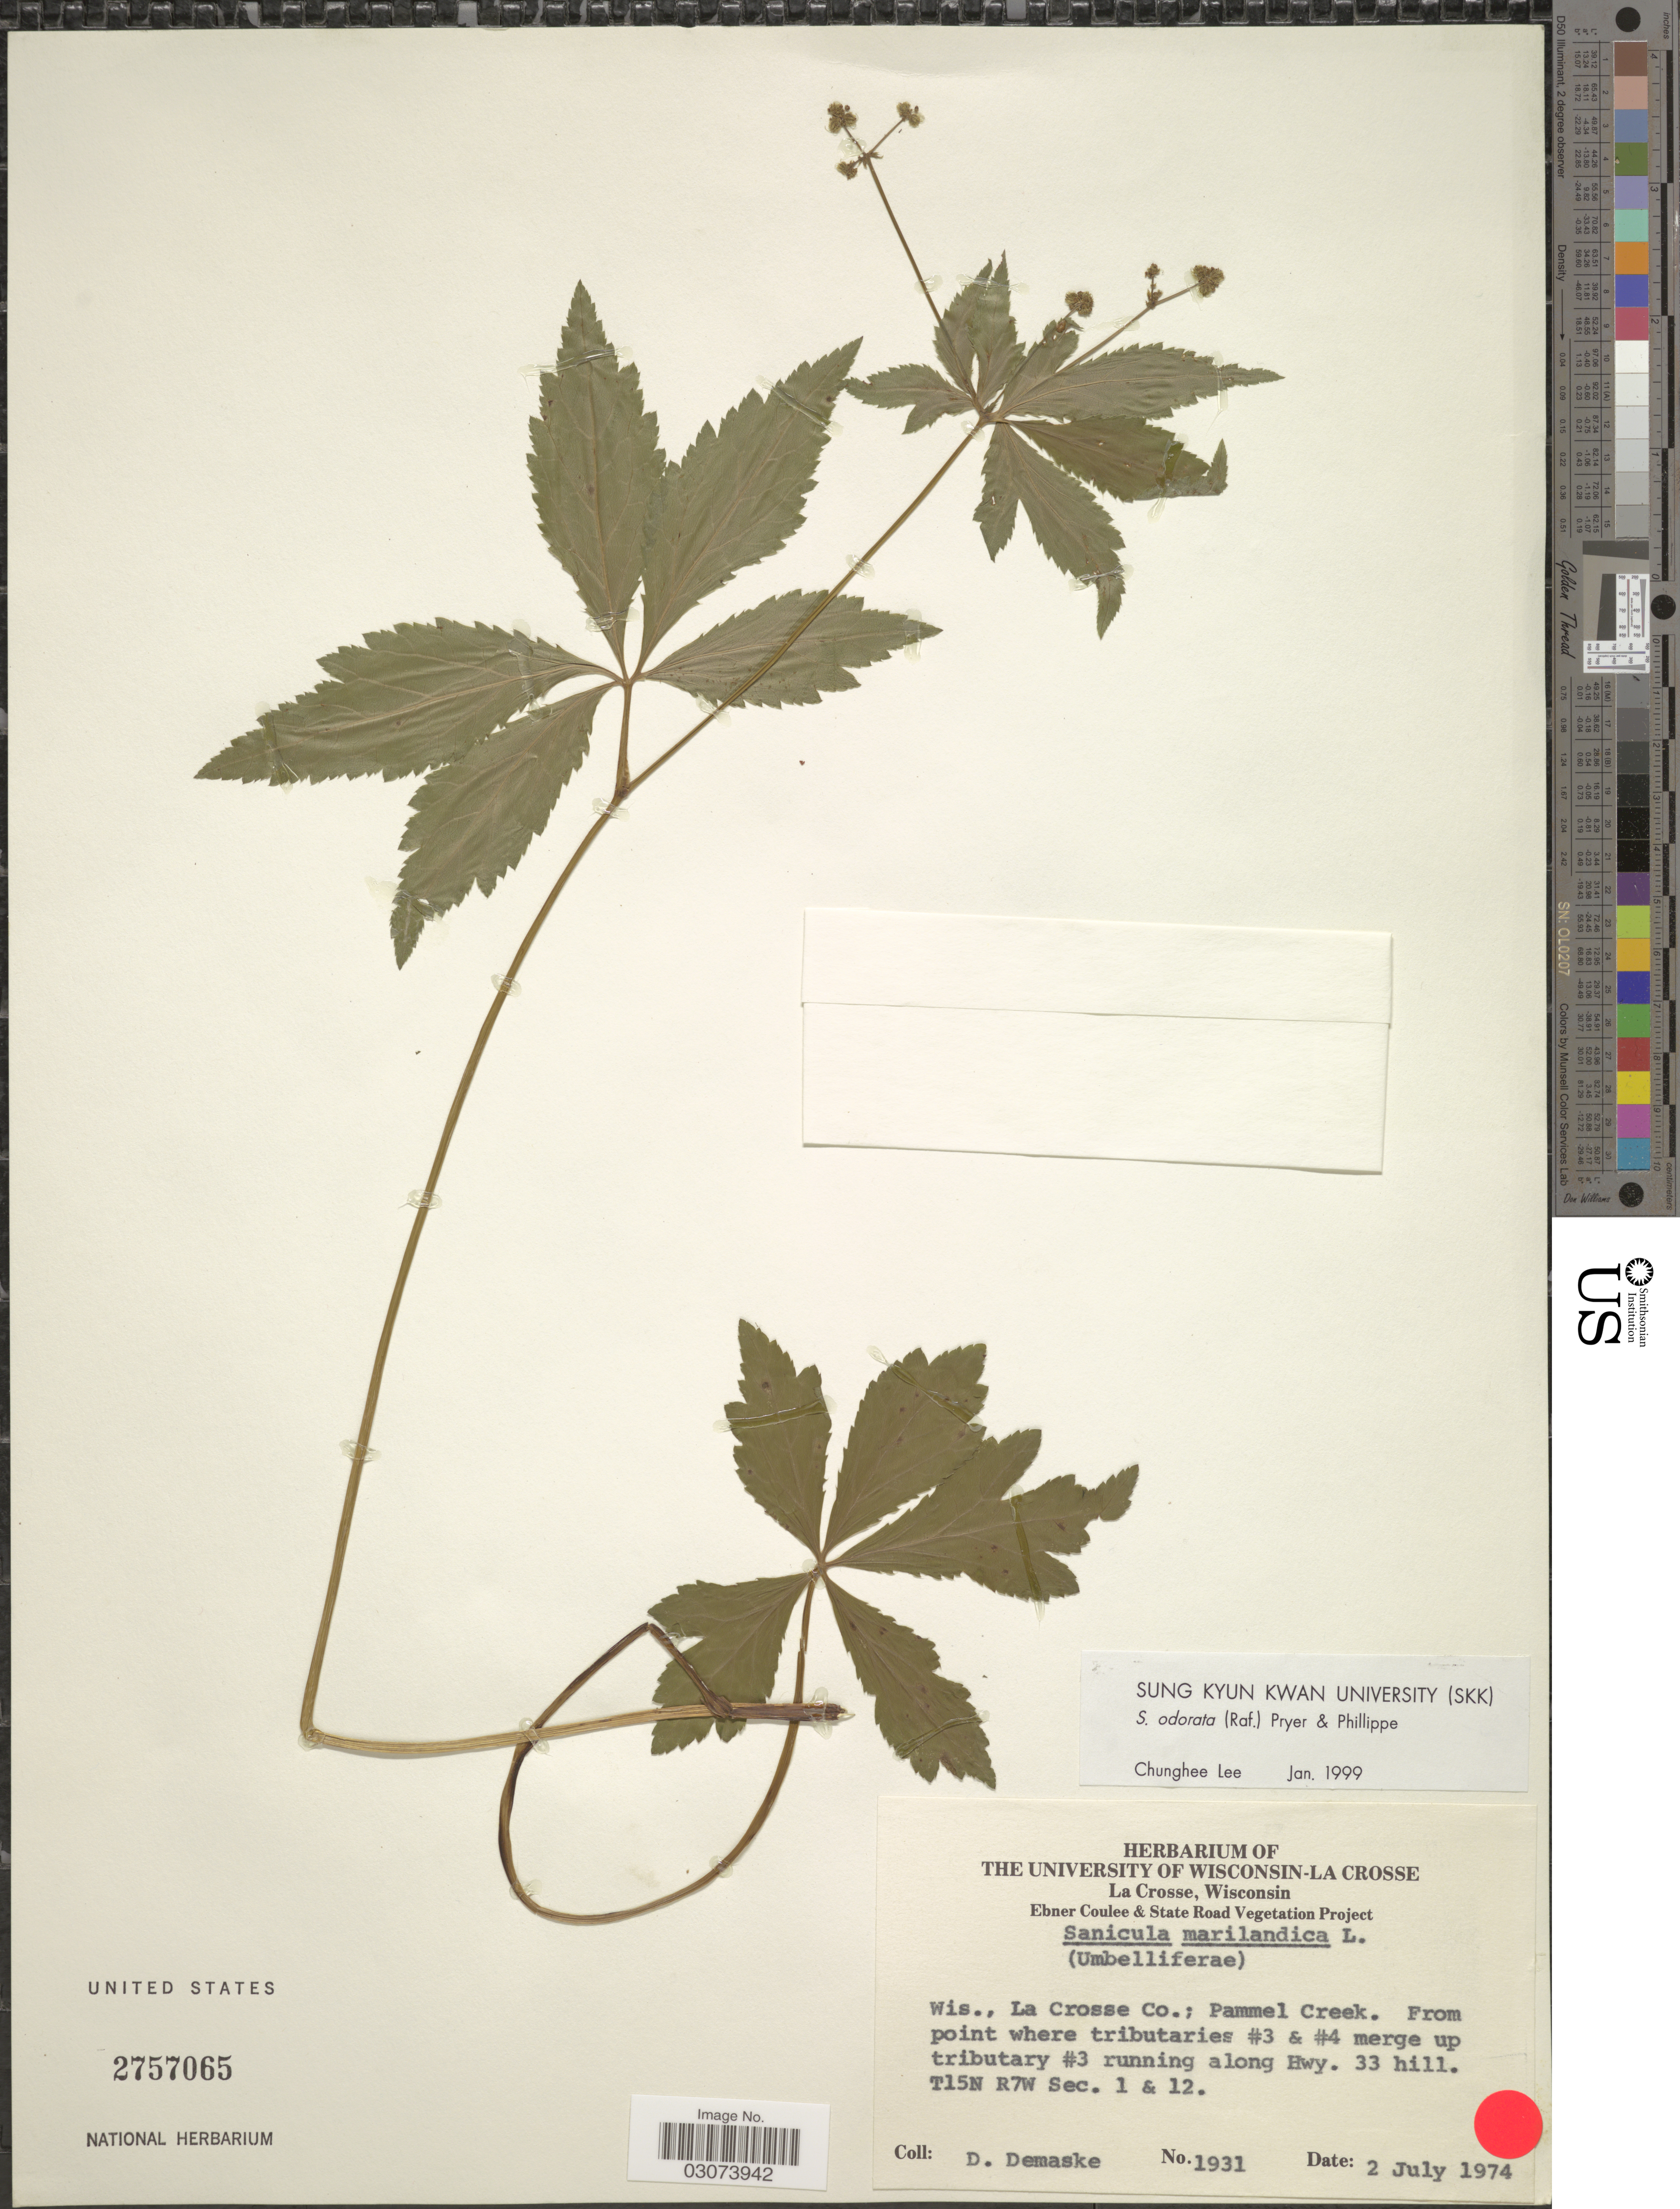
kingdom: Plantae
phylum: Tracheophyta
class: Magnoliopsida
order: Apiales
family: Apiaceae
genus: Sanicula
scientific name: Sanicula odorata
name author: (Raf.) Pryer & Phillippe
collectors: D. Demaske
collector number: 1931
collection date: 1974-07-02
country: United States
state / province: Wisconsin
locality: Wis., La Crosse Co.; Pammel Creek. From point where tributaries #3 & #4 merge up tributary #3 running along Hwy. 33 hill. T15N, R7W Sec. 1 & 12.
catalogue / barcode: US 2757065